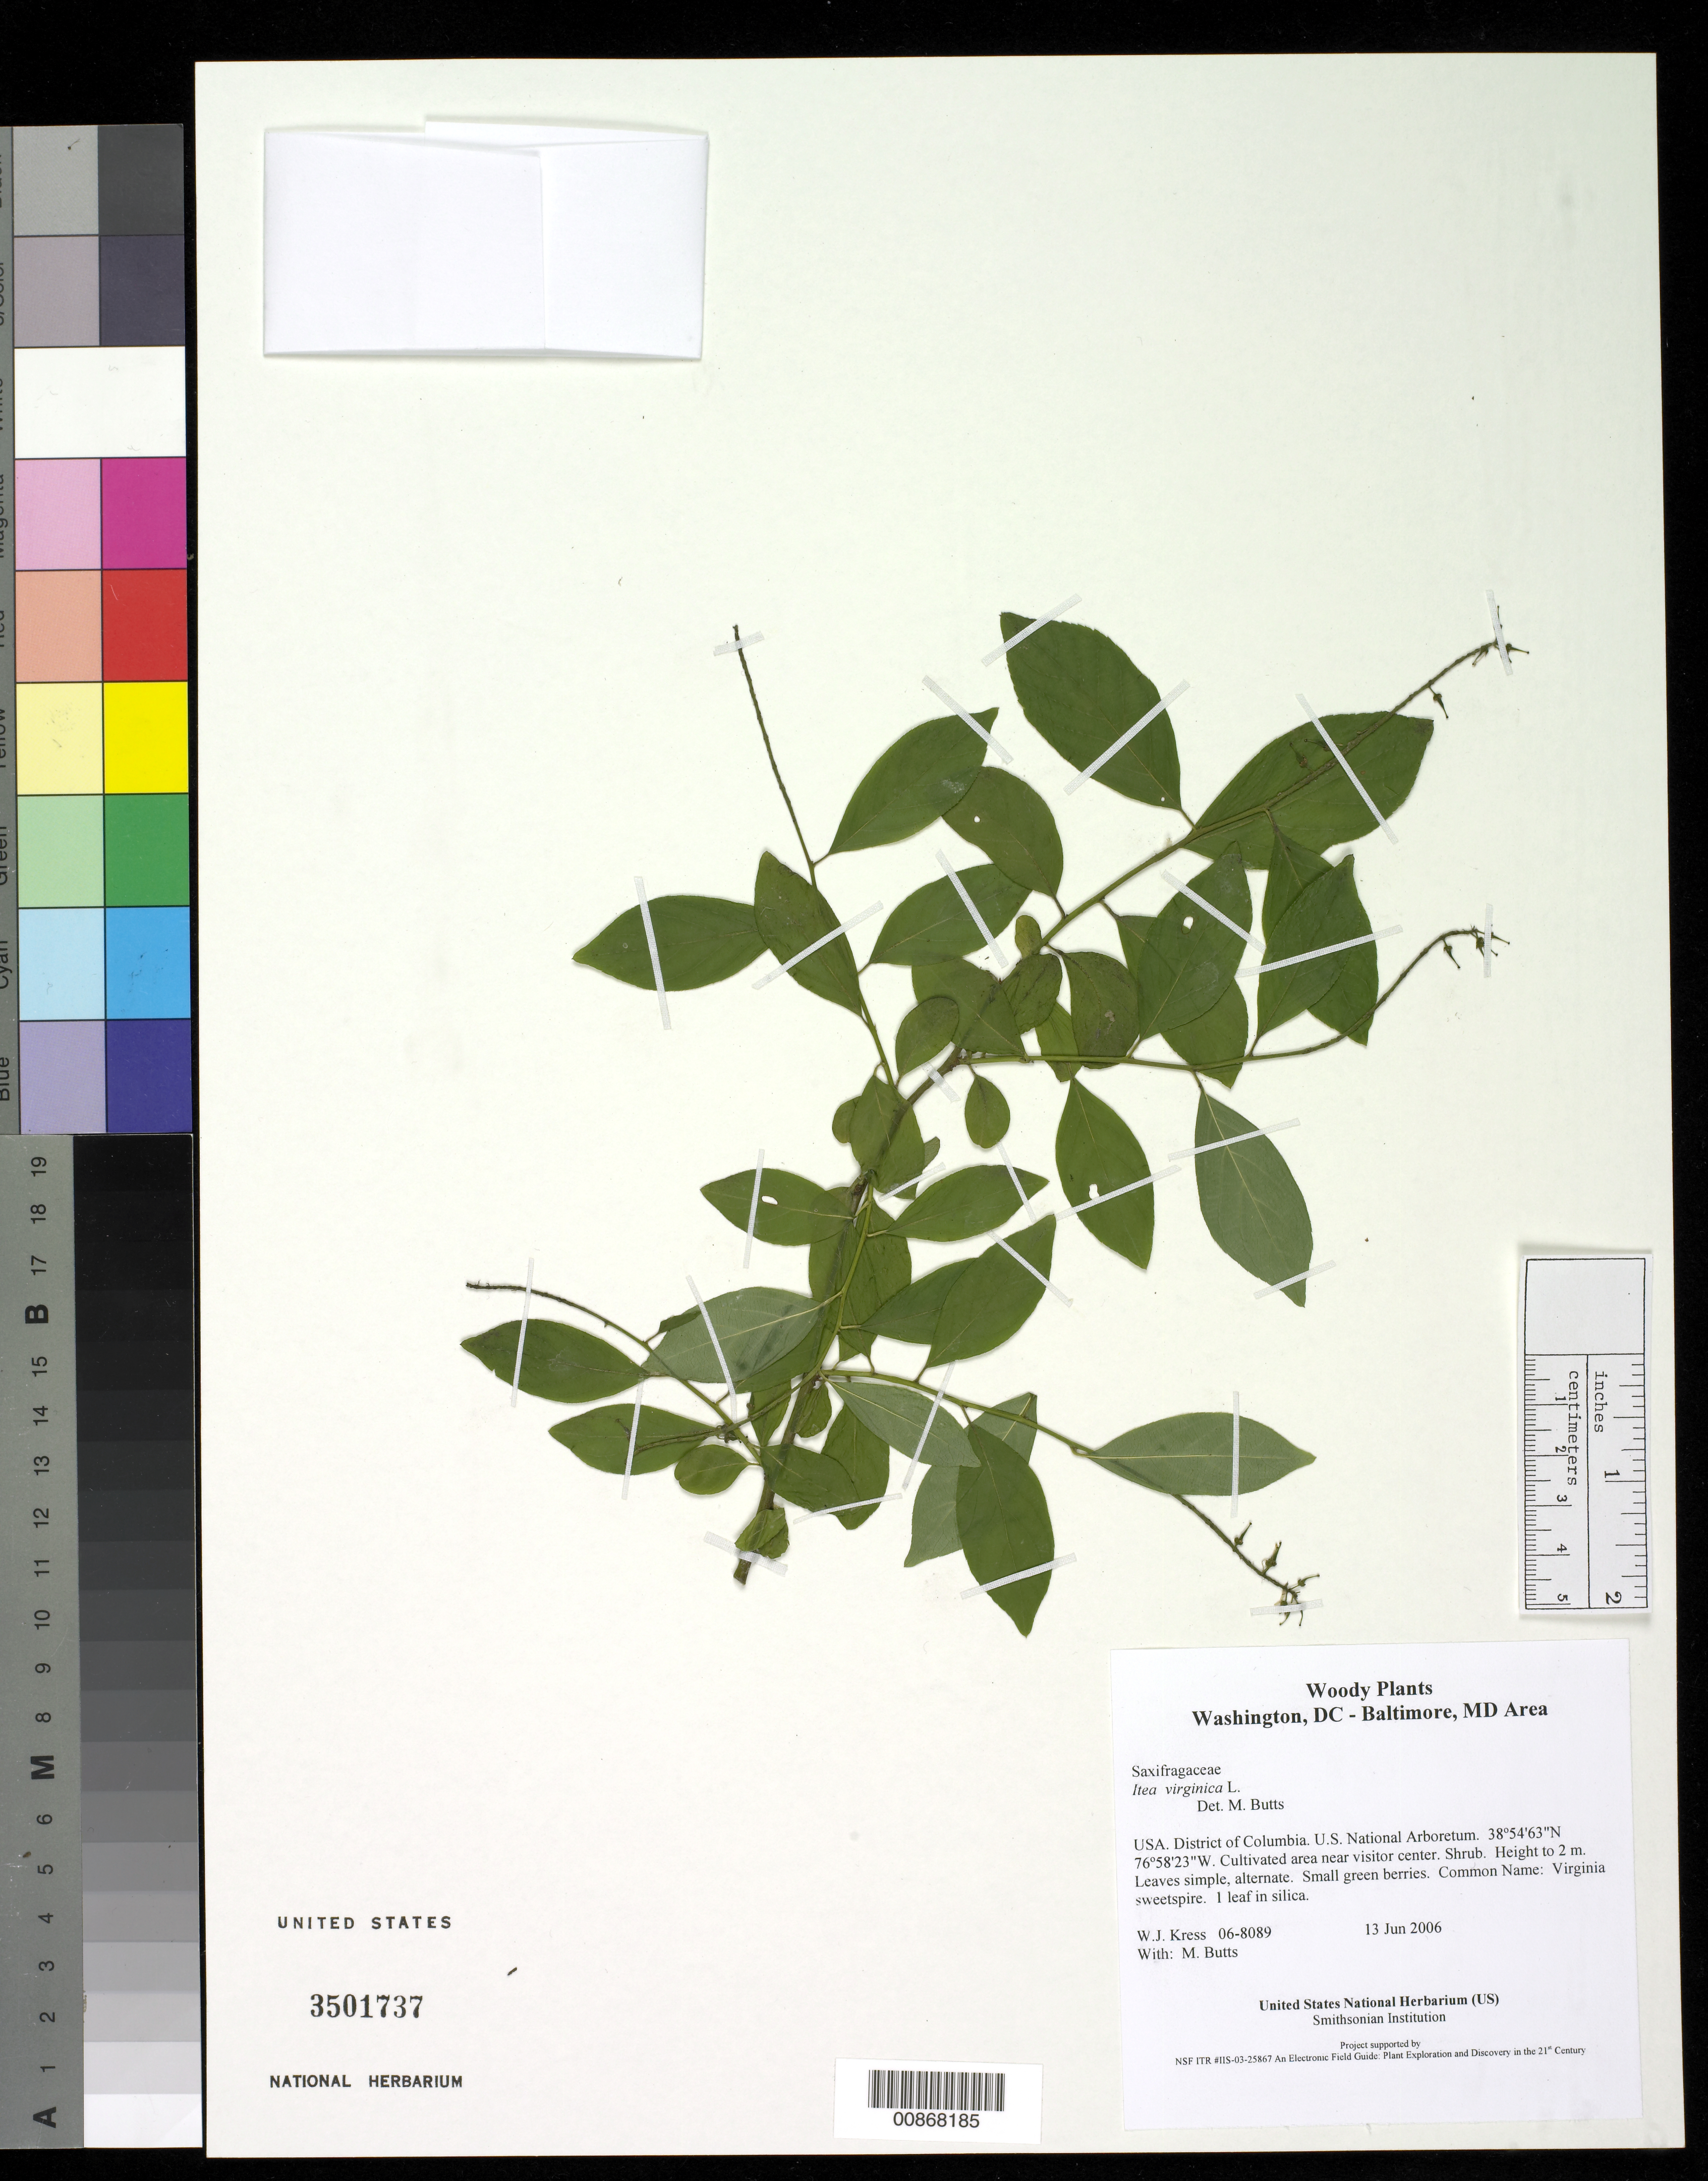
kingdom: Plantae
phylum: Tracheophyta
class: Magnoliopsida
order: Saxifragales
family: Iteaceae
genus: Itea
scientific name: Itea virginica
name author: L.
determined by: Butts, M. B.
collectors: W. J. Kress & M. B. Butts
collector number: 06-8089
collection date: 2006-06-13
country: United States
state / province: District of Columbia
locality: U.S. National Arboretum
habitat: Cultivated area near visitor center.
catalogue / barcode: US 3501737